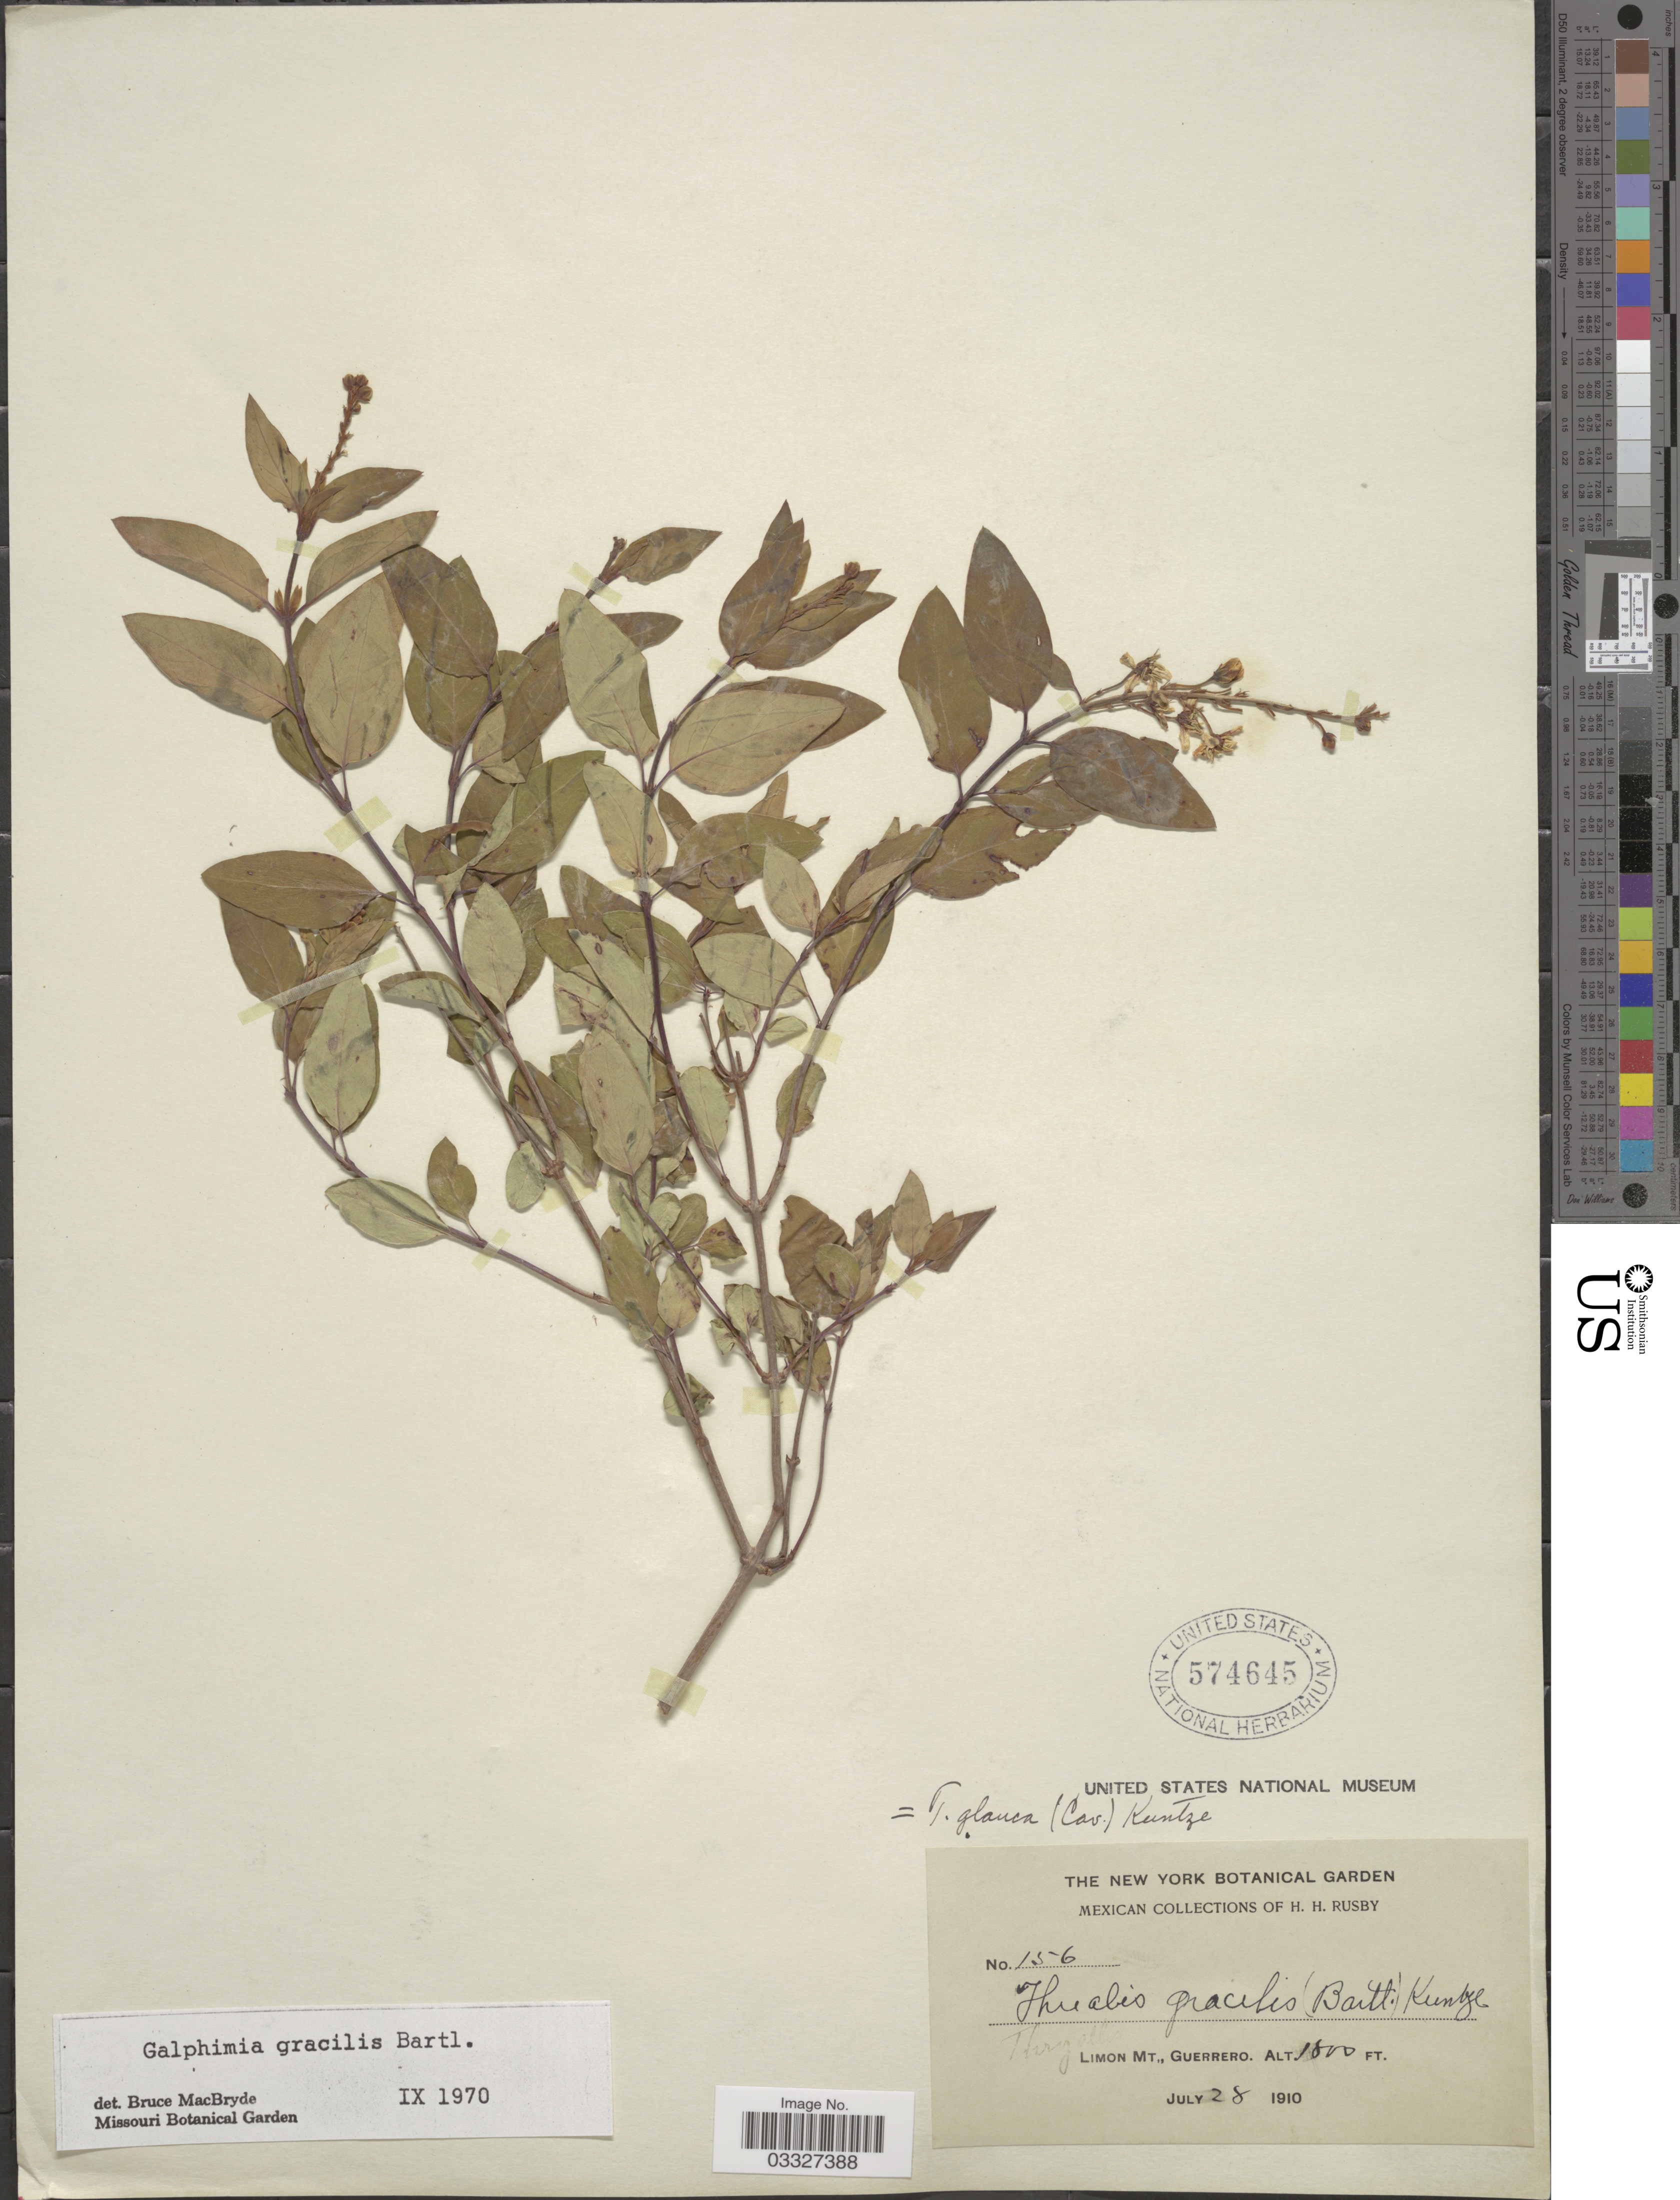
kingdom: Plantae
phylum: Tracheophyta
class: Magnoliopsida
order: Malpighiales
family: Malpighiaceae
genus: Galphimia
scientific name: Galphimia gracilis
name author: Bartl.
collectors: H. H. Rusby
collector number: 156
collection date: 1910-07-28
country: Mexico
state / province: Guerrero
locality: Limon Mt.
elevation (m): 549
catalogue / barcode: US 574645